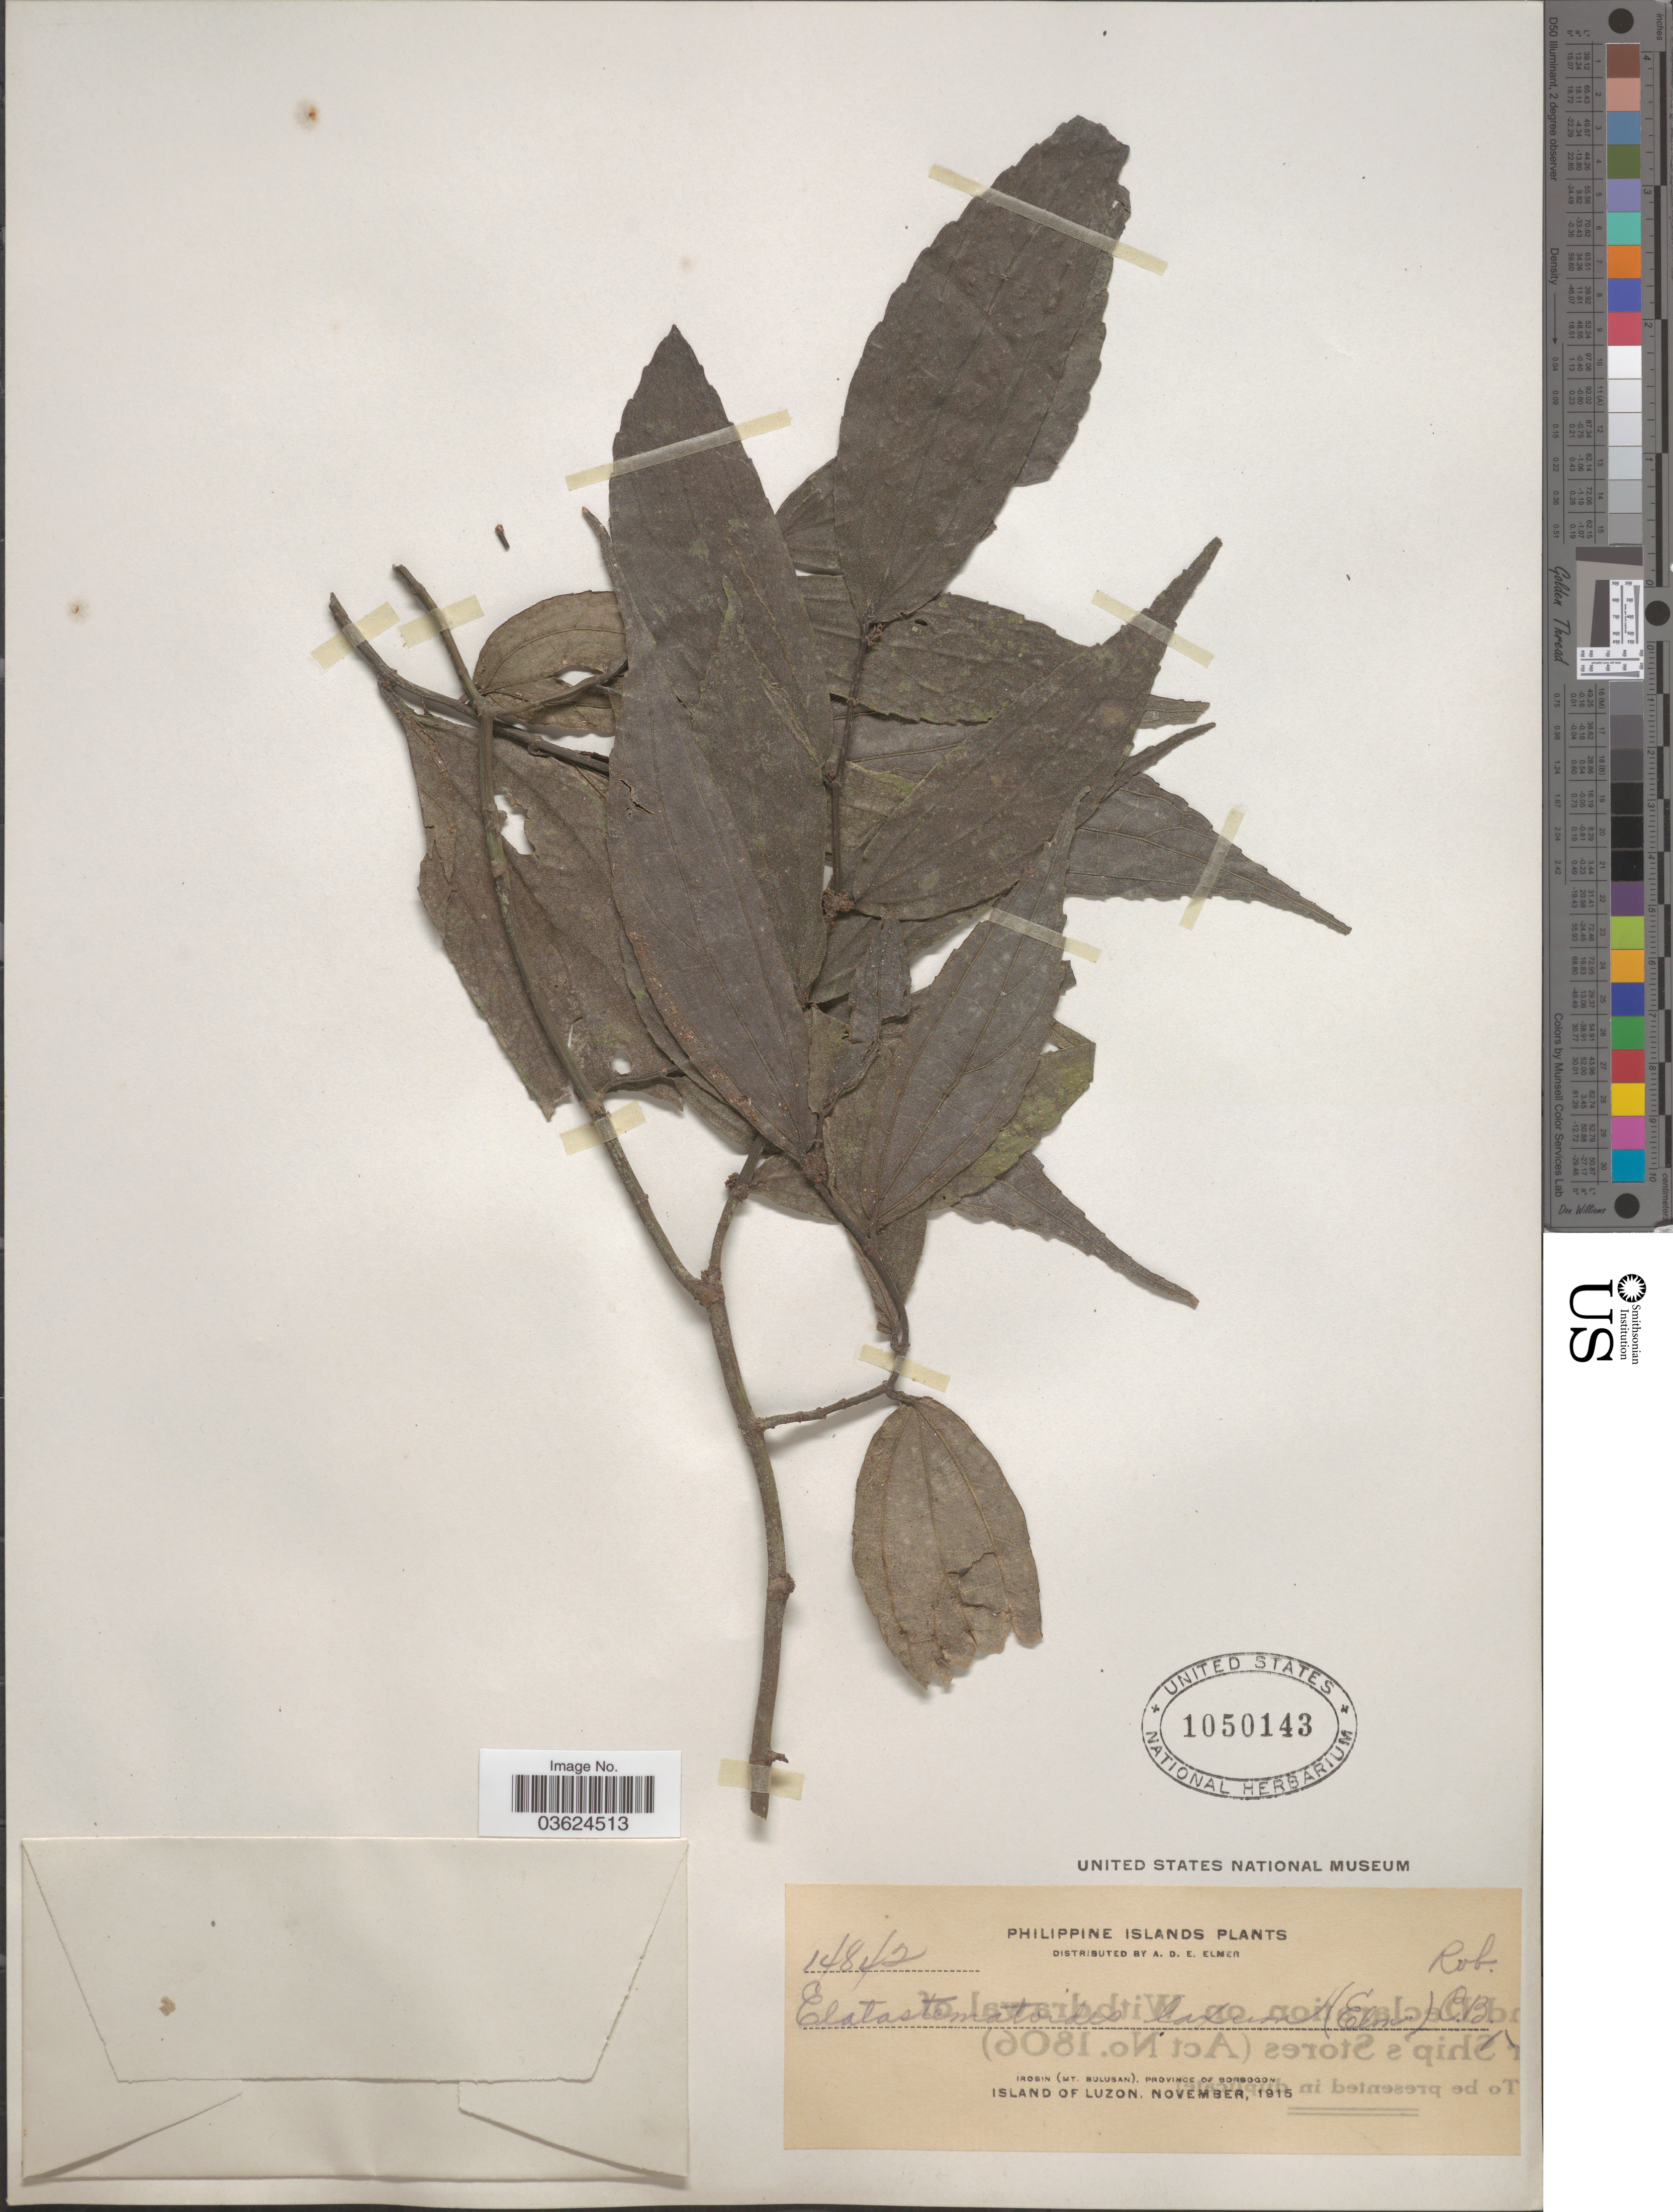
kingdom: Plantae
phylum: Tracheophyta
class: Magnoliopsida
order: Rosales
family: Urticaceae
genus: Elatostematoides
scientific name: Elatostematoides laxum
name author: (Elmer) C.B. Rob.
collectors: A. D. E. Elmer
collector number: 14842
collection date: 1915-11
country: Philippines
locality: Philippine Islands. Irosin (Mt. Bulusan), Province of Sorsogon, Island of Luzon.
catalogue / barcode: US 1050143